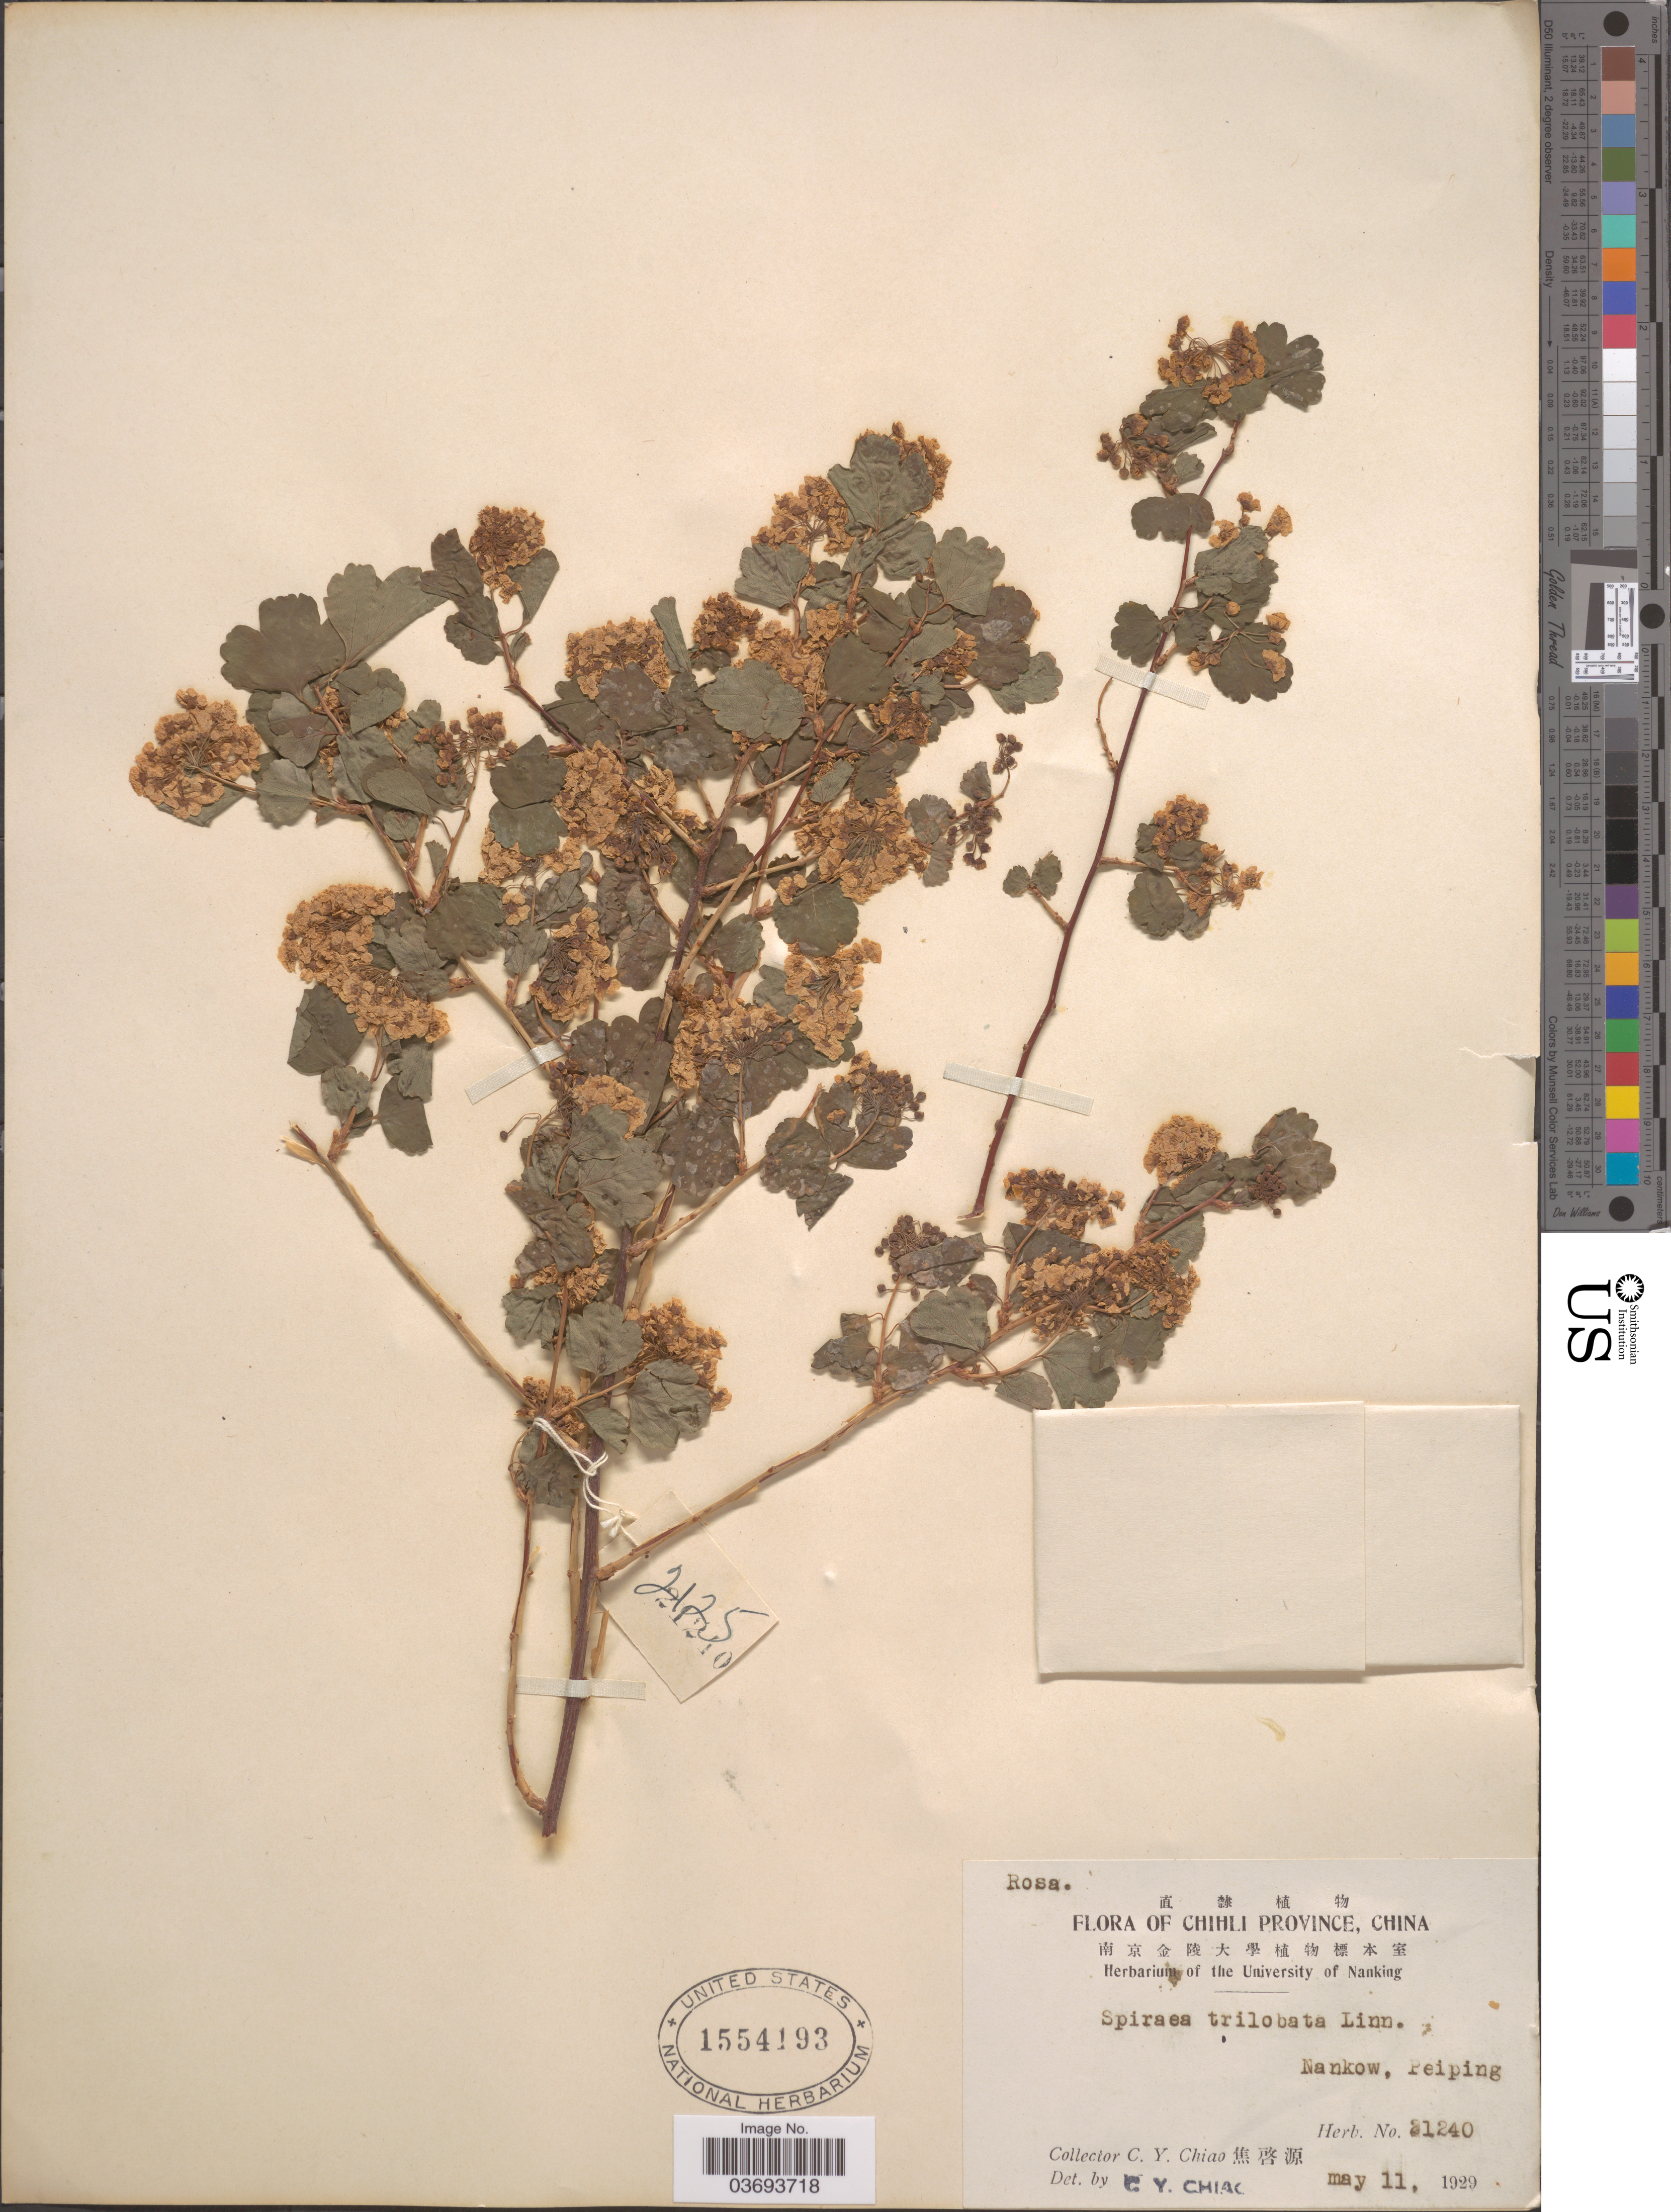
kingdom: Plantae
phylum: Tracheophyta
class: Magnoliopsida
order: Rosales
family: Rosaceae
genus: Spiraea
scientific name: Spiraea trilobata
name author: L.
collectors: C. Y. Chiao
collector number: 21240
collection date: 1929-05-11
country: China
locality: Chihli Province. Nankow, Peiping.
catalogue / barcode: US 1554193